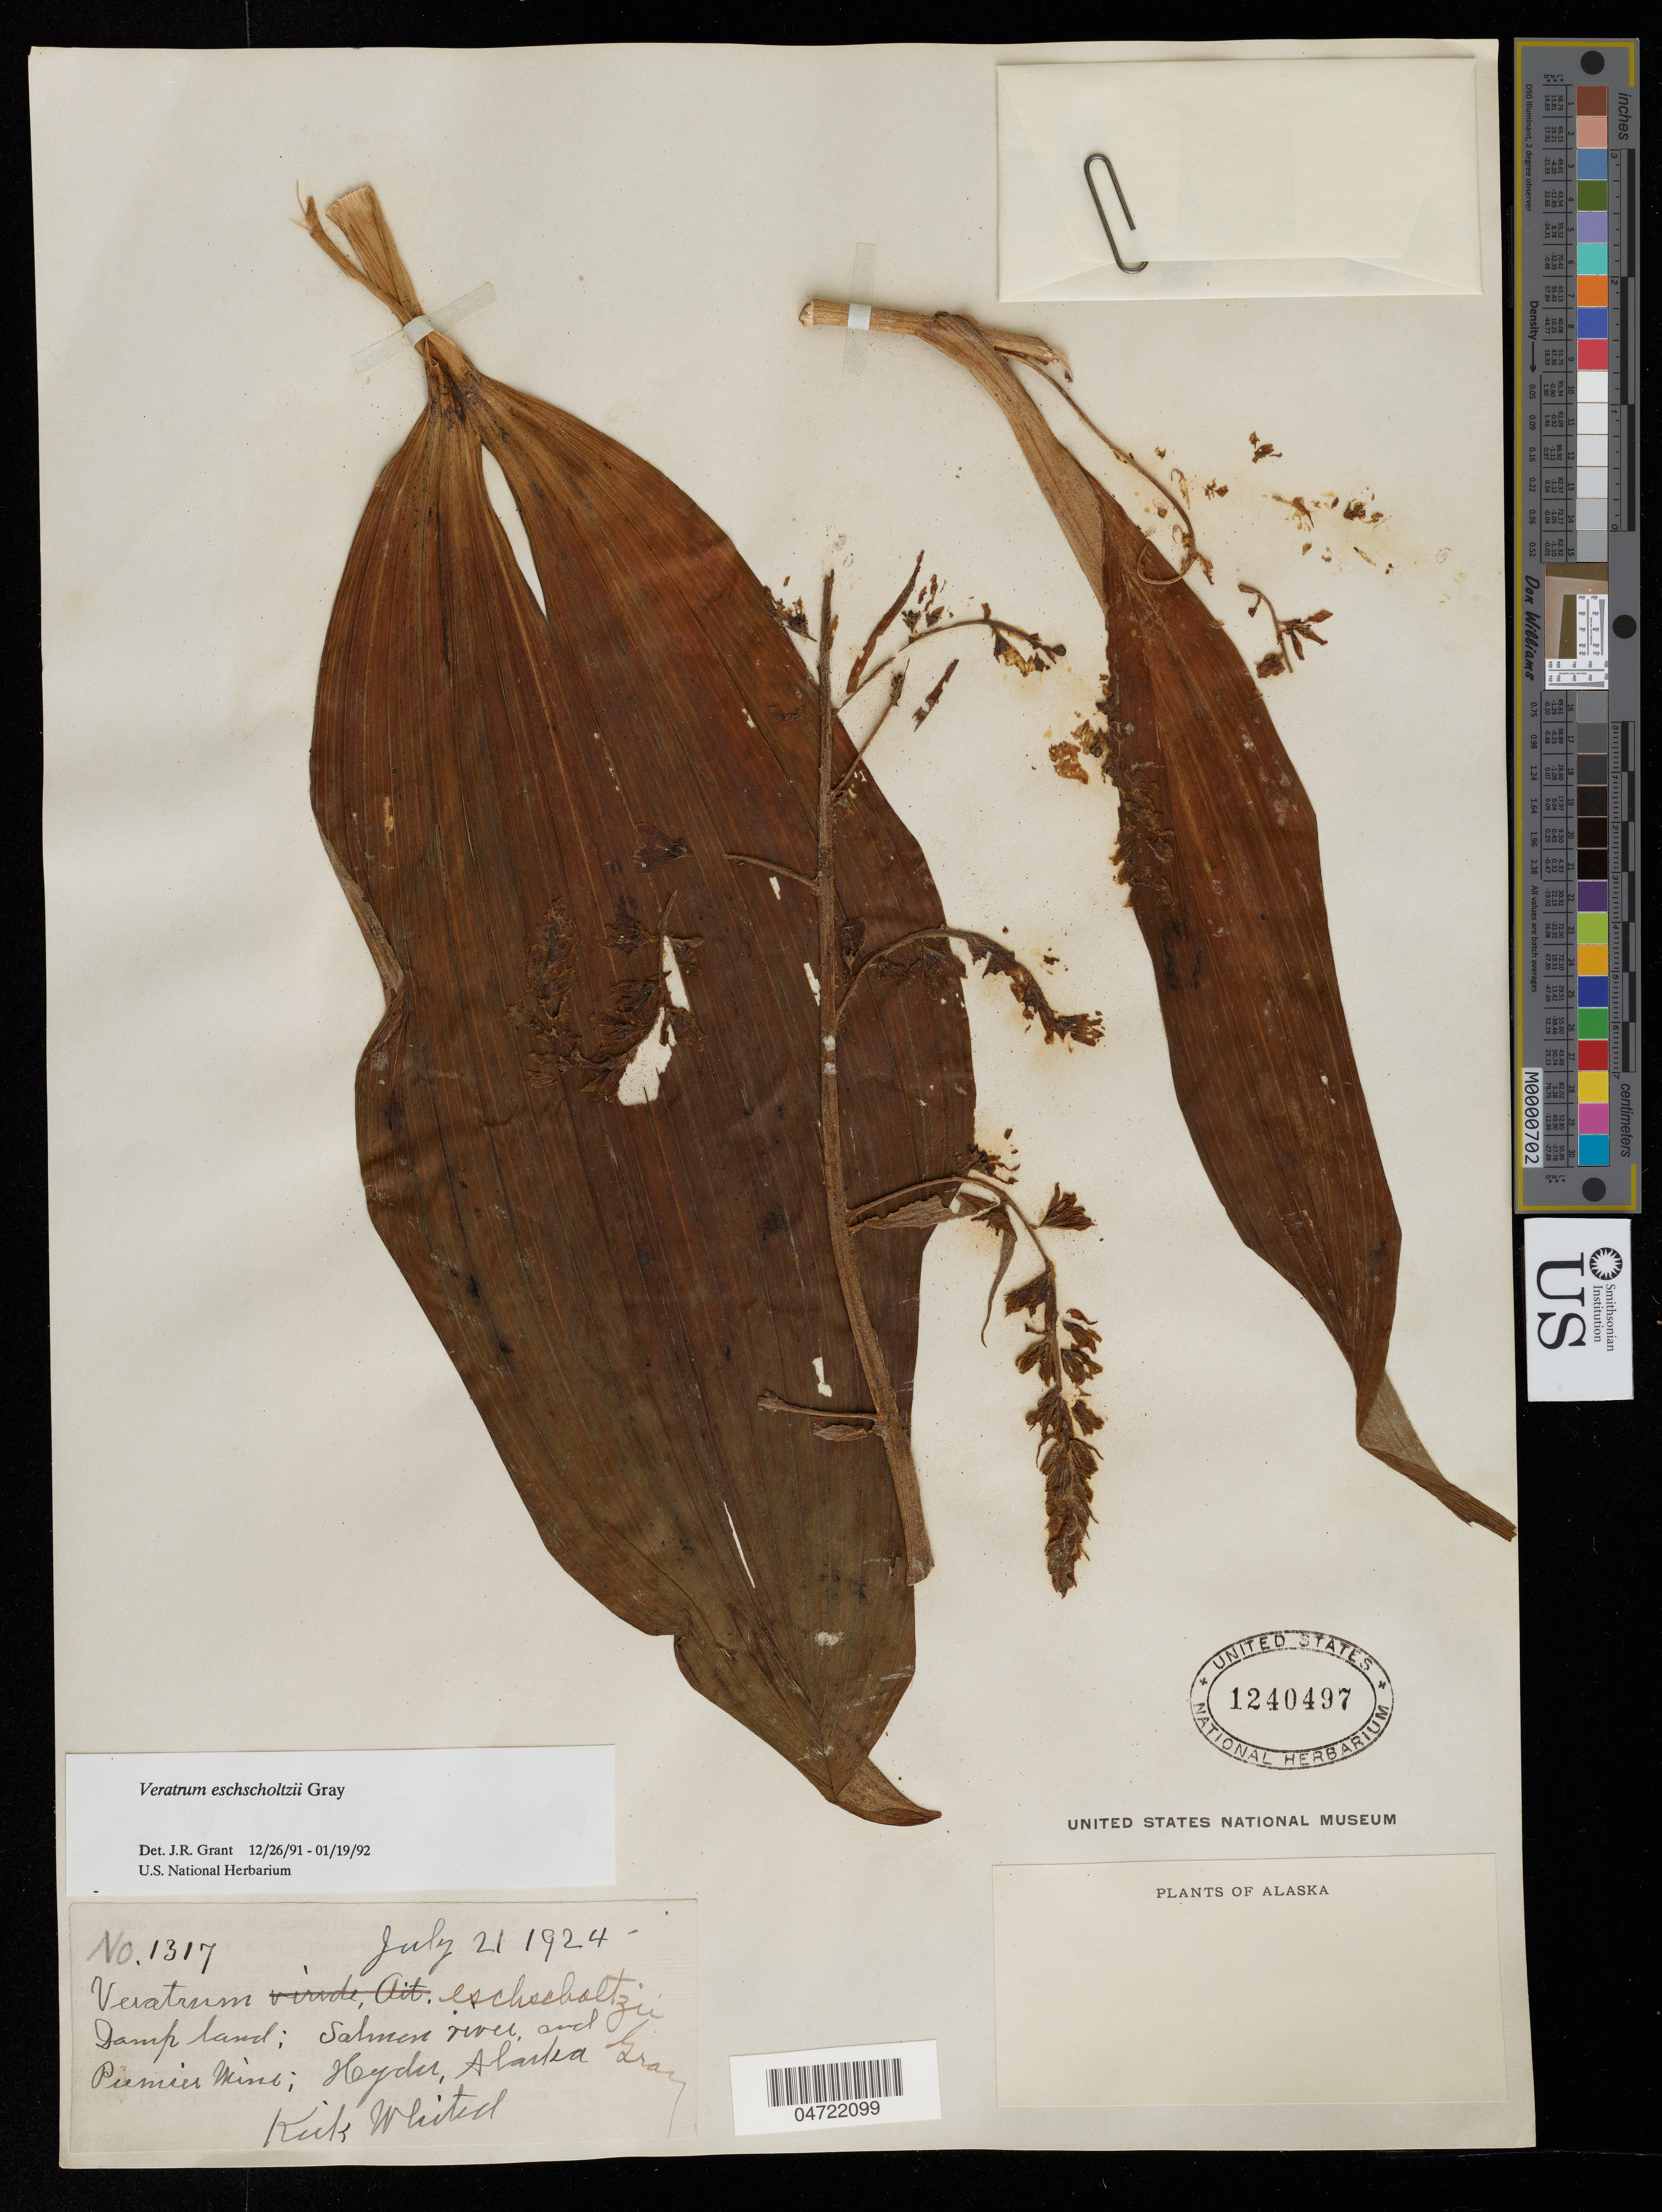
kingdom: Plantae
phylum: Tracheophyta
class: Liliopsida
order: Liliales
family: Melanthiaceae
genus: Veratrum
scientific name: Veratrum eschscholtzii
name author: A. Gray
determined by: Grant, J. R., (SWITZERLAND)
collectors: K. Whited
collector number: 1317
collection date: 1924-07-21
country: United States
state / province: Alaska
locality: Salmin River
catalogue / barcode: US 1240497